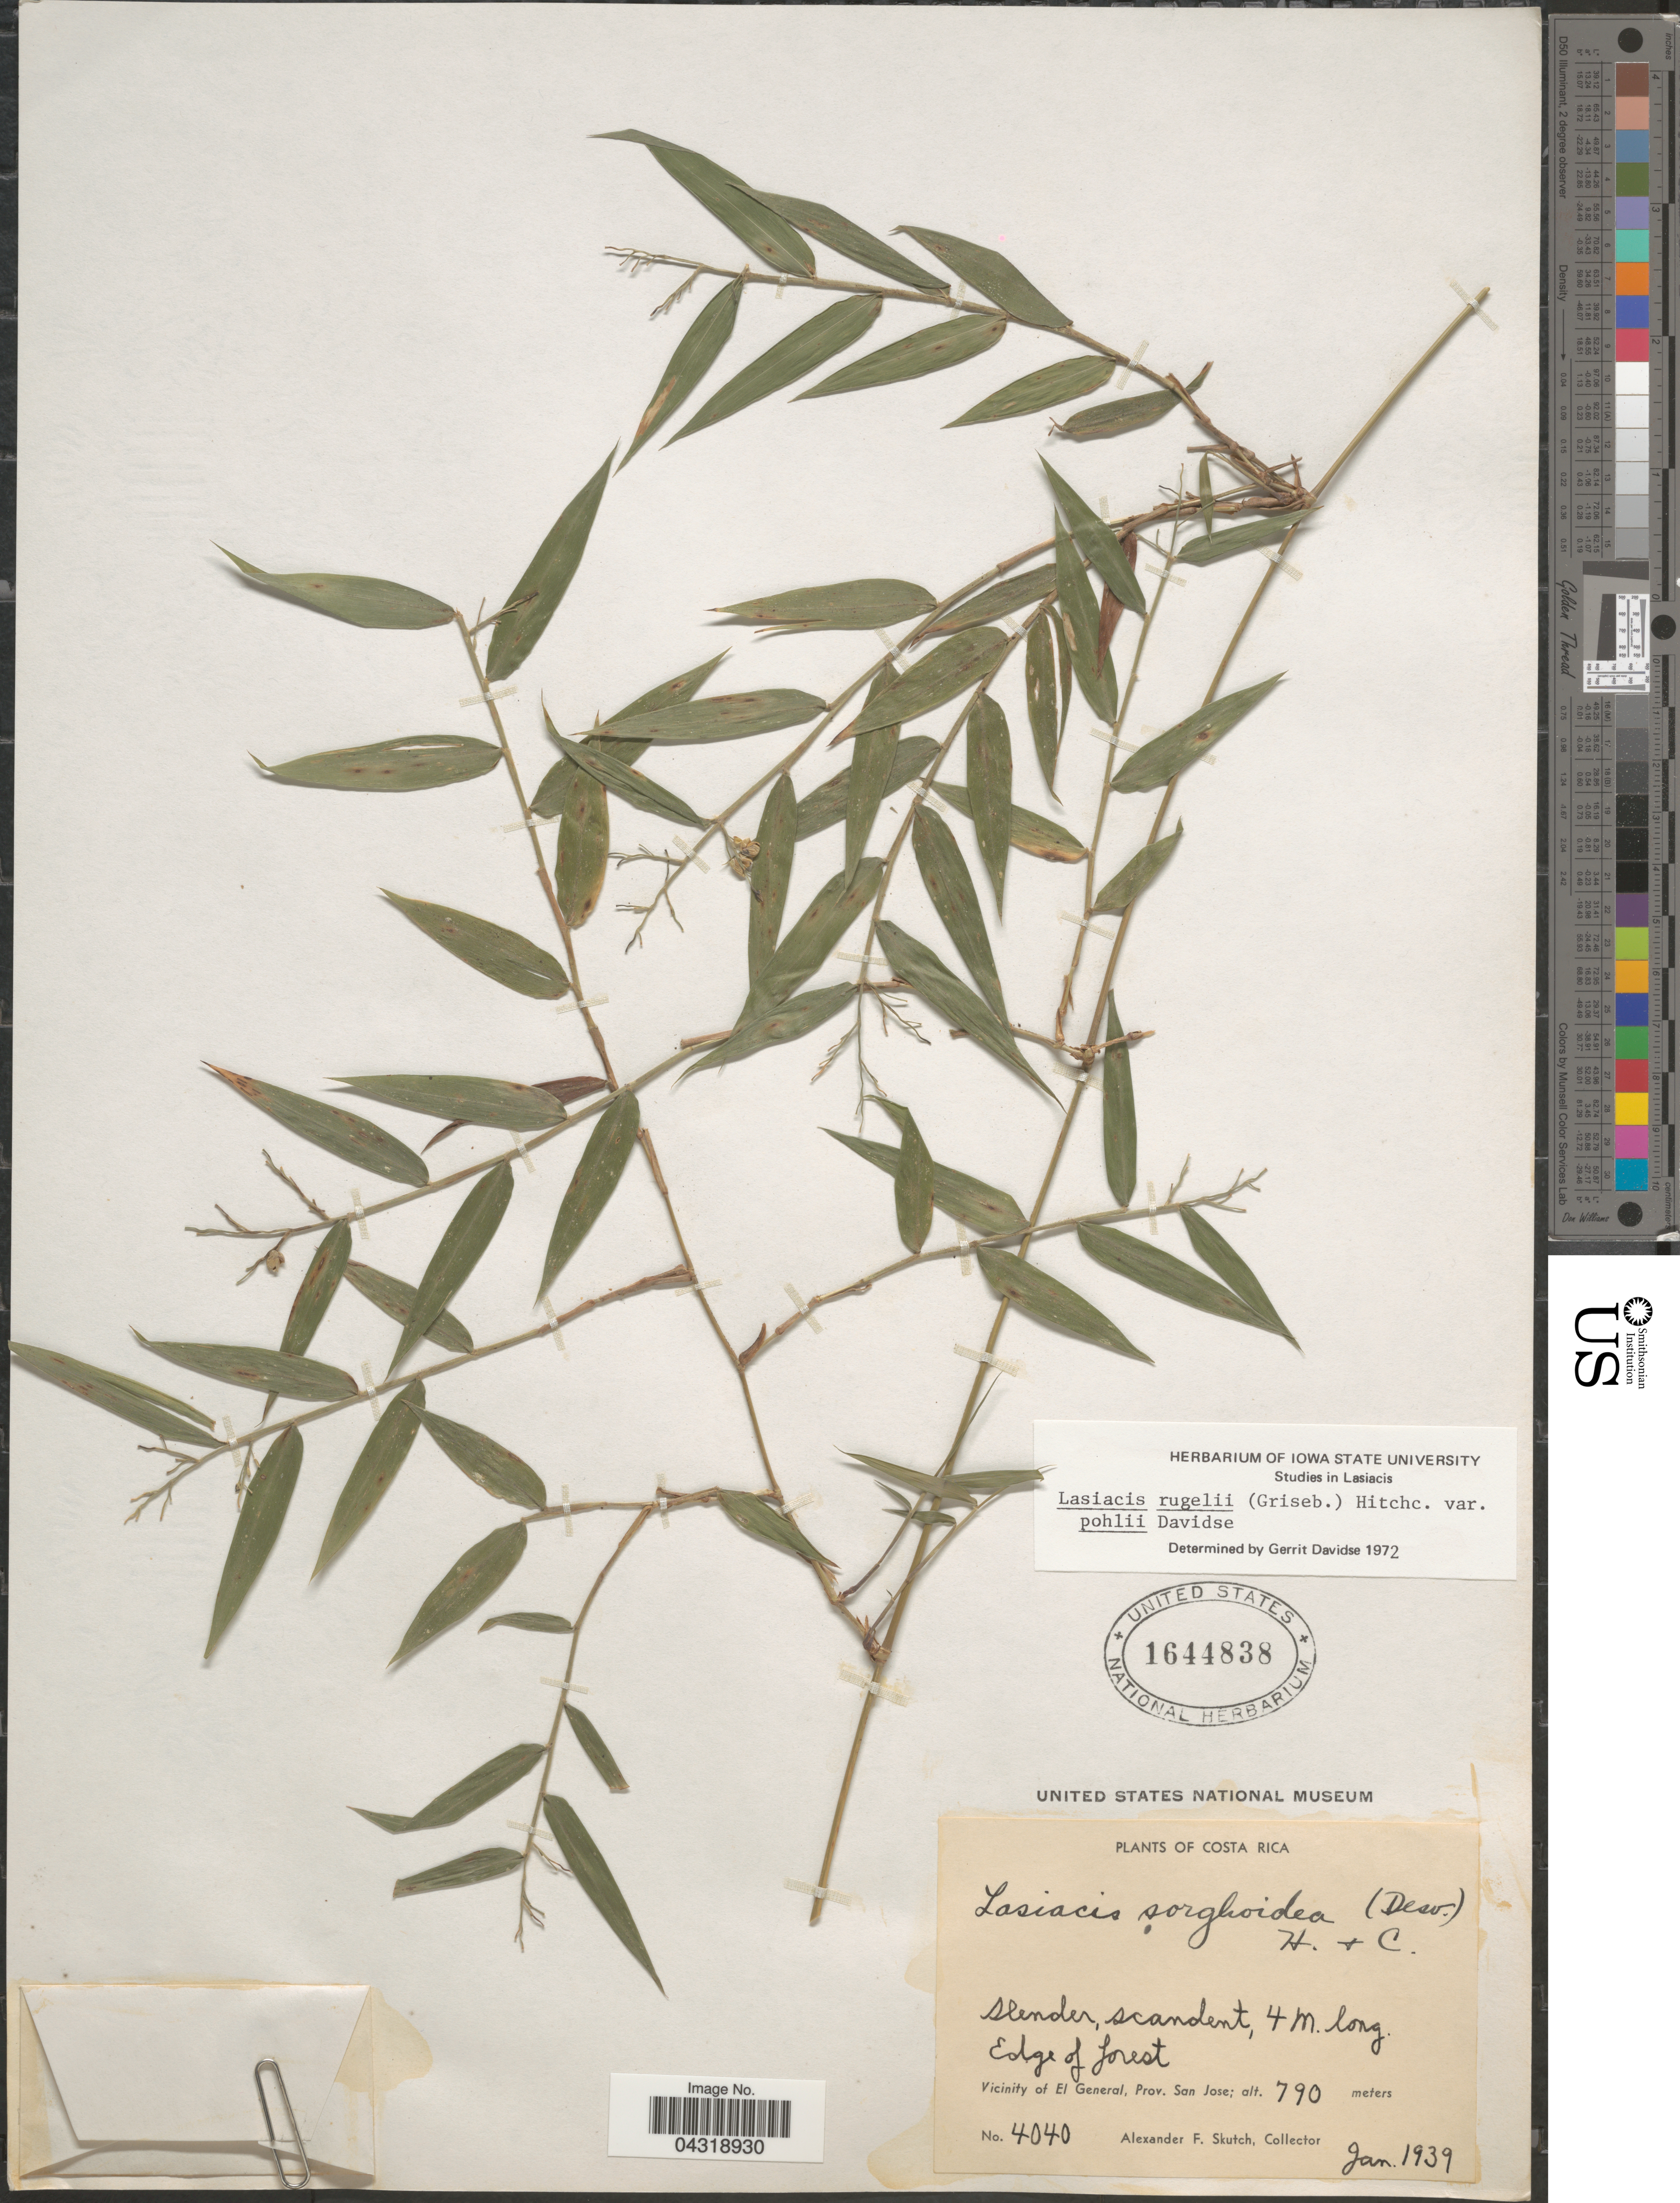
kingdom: Plantae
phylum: Tracheophyta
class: Liliopsida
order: Poales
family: Poaceae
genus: Lasiacis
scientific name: Lasiacis rugelii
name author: (Griseb.) Hitchc.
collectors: A. F. Skutch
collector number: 4040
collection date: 1939-01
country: Costa Rica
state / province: San José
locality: Vicinity of El General.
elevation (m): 790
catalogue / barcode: US 1644838